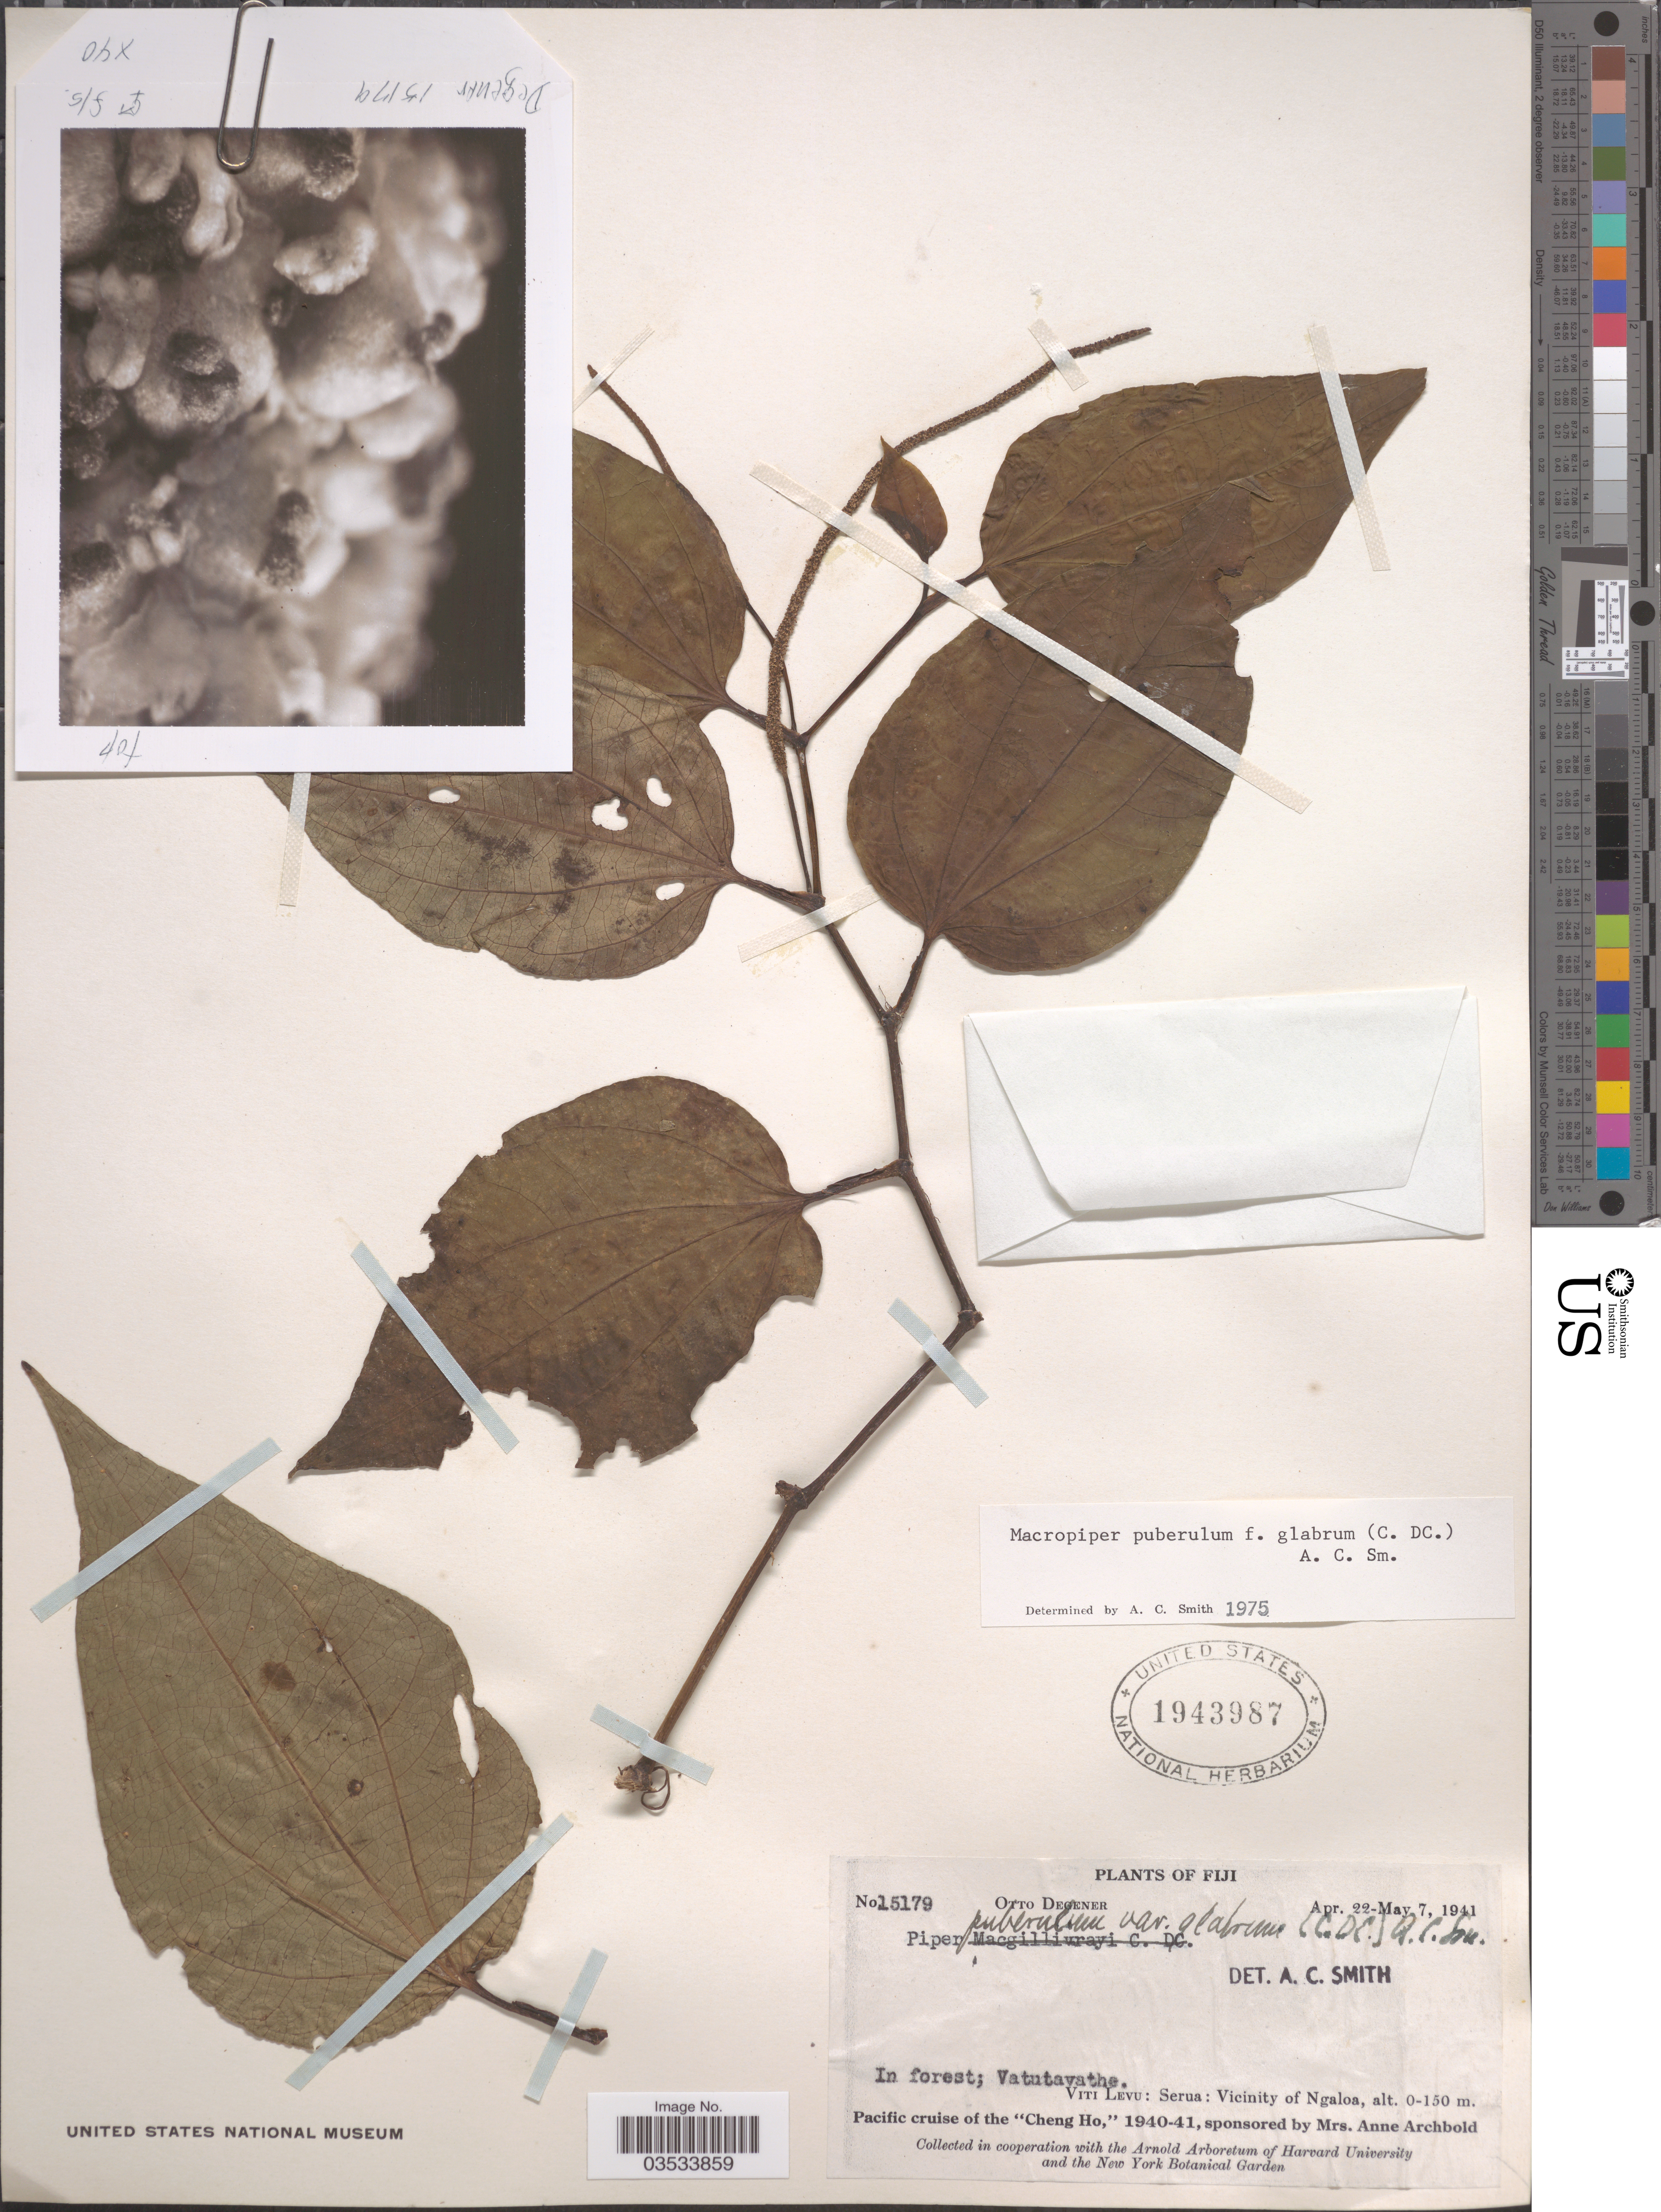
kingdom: Plantae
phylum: Tracheophyta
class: Magnoliopsida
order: Piperales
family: Piperaceae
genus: Piper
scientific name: Piper puberulum var. glabrum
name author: (C. DC.) C.A. Sm.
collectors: O. Degener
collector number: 15179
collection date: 1941-04-22/1941-05-07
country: Fiji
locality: Vatutavathe. Viti Levu: Serua: Vicinity of Ngaloa.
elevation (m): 0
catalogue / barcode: US 1943987